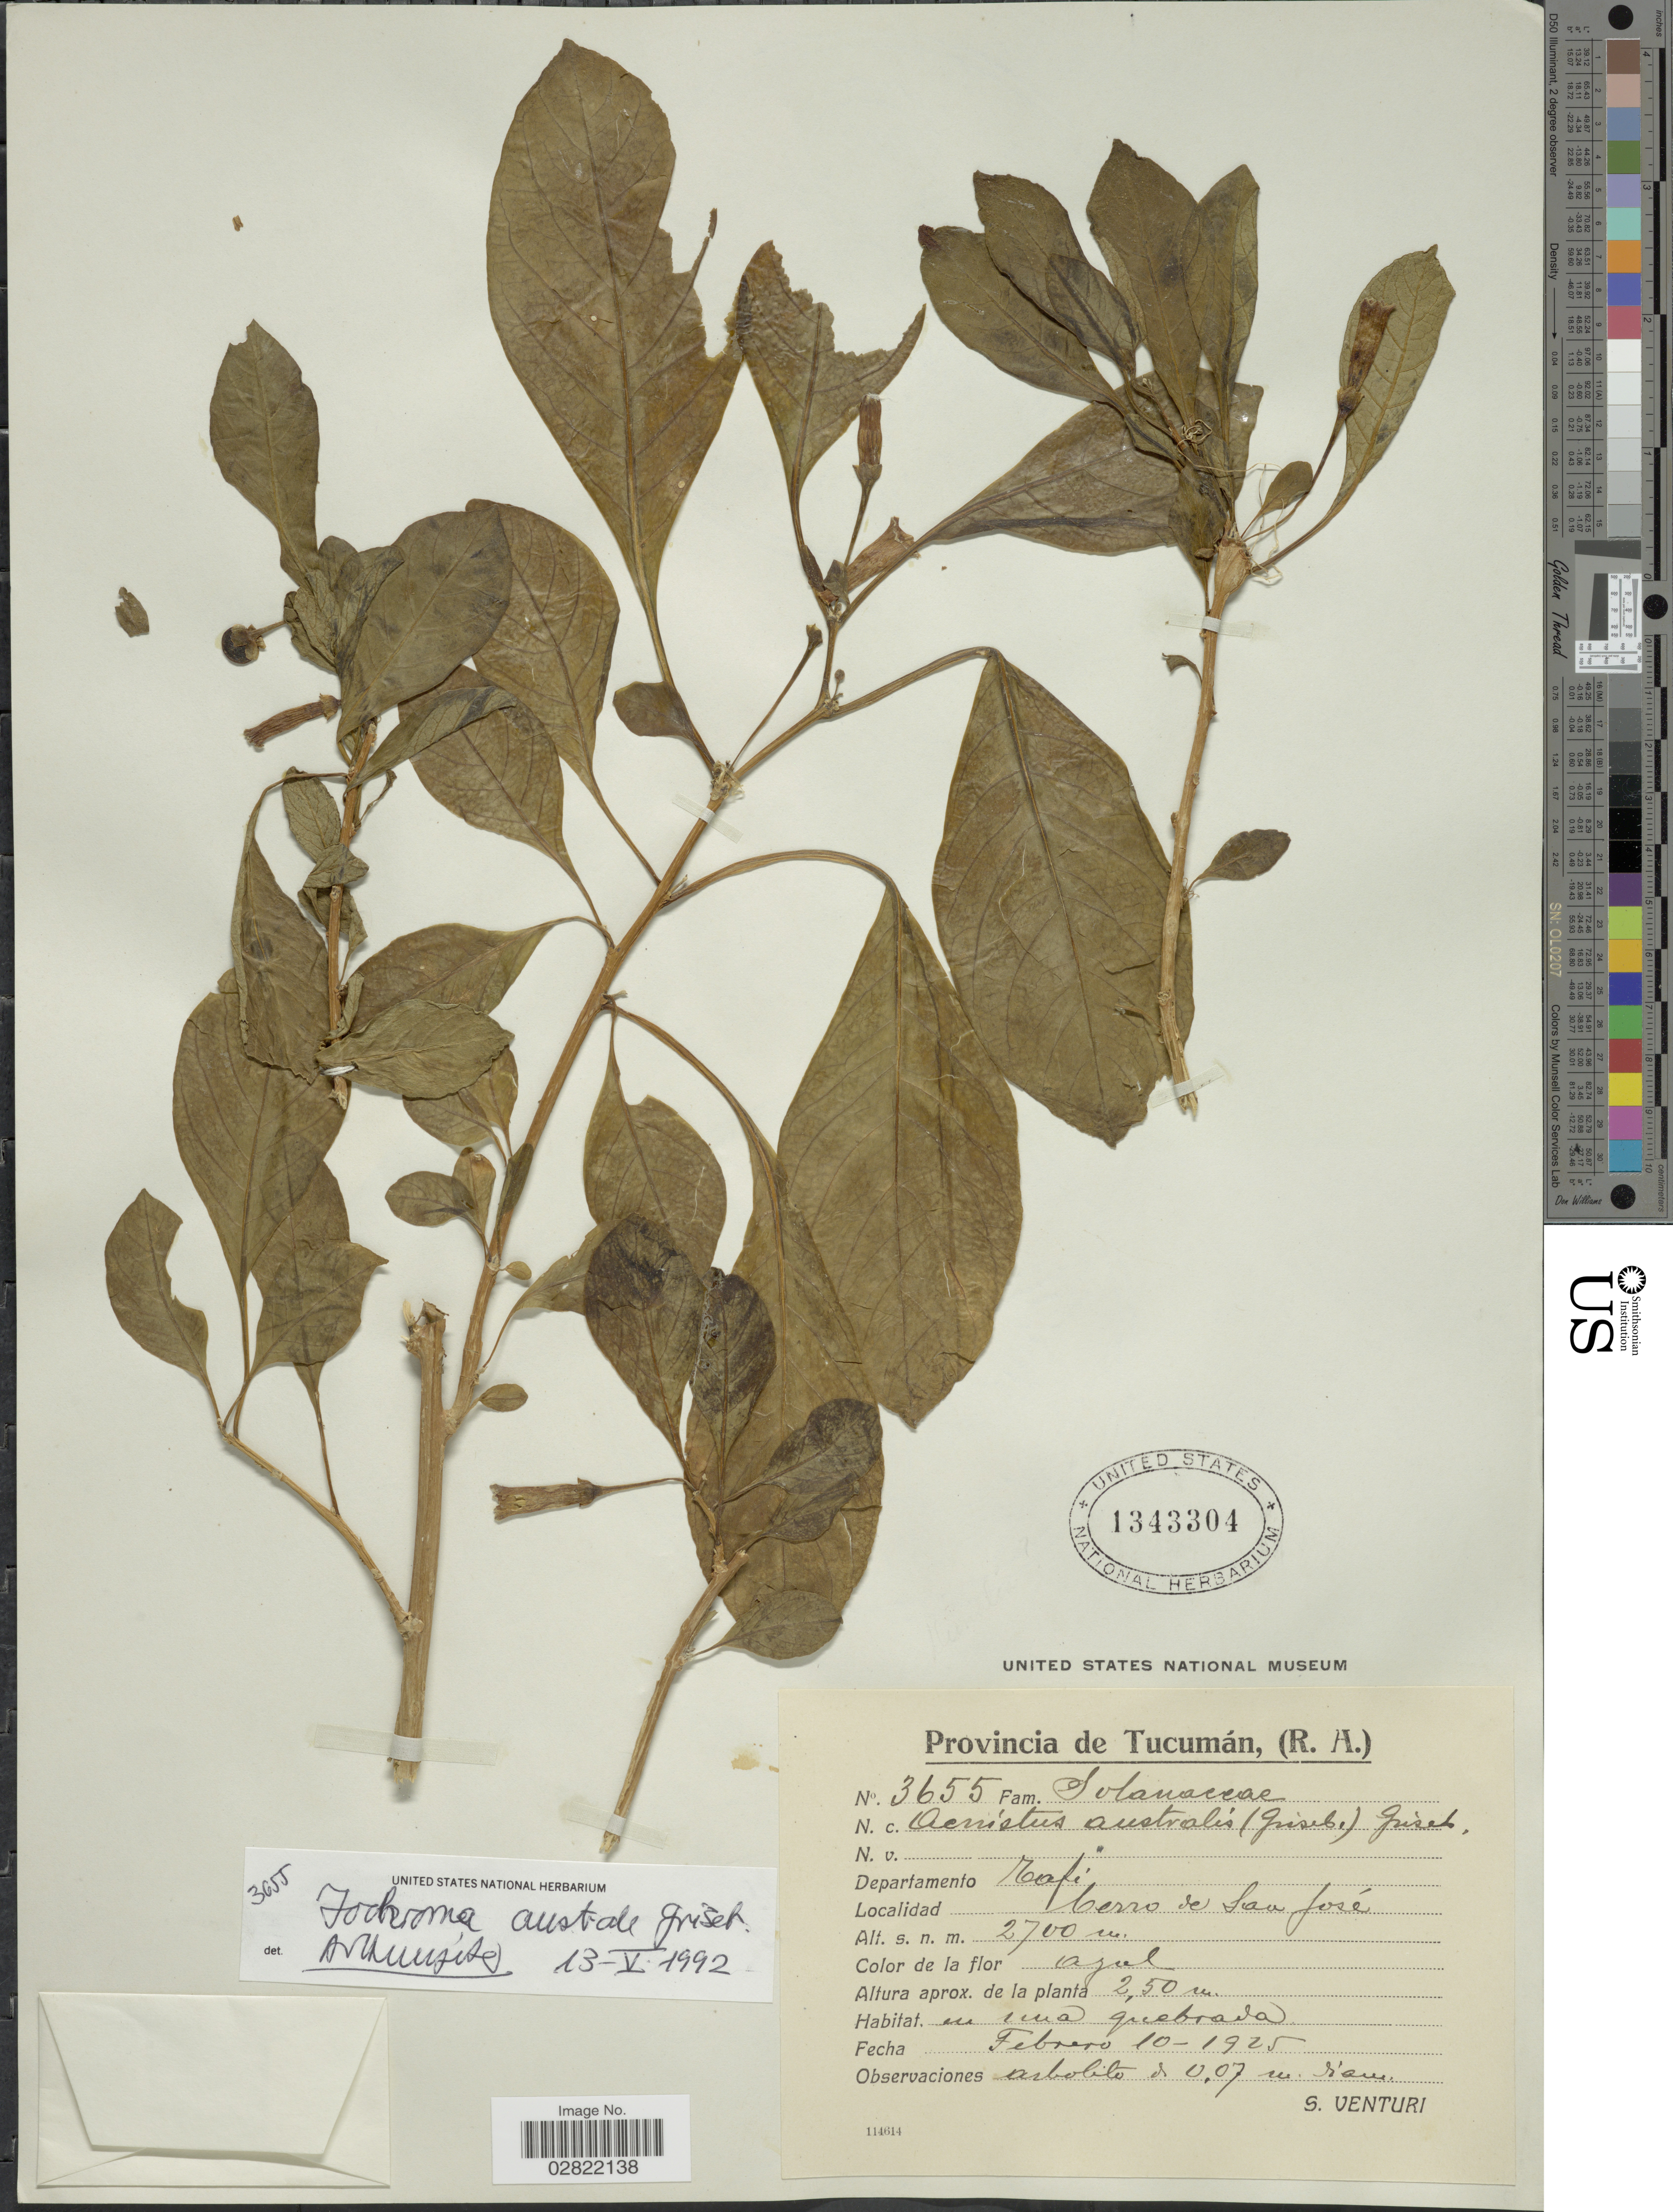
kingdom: Plantae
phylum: Tracheophyta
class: Magnoliopsida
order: Solanales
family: Solanaceae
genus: Iochroma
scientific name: Iochroma australe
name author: Griseb.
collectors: S. Venturi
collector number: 3655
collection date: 1925-02-10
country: Argentina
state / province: Tucuman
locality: Provincia de Tucumán, (R.A.), Departamento Tafi, Cerro de San José.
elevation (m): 2700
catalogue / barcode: US 1343304